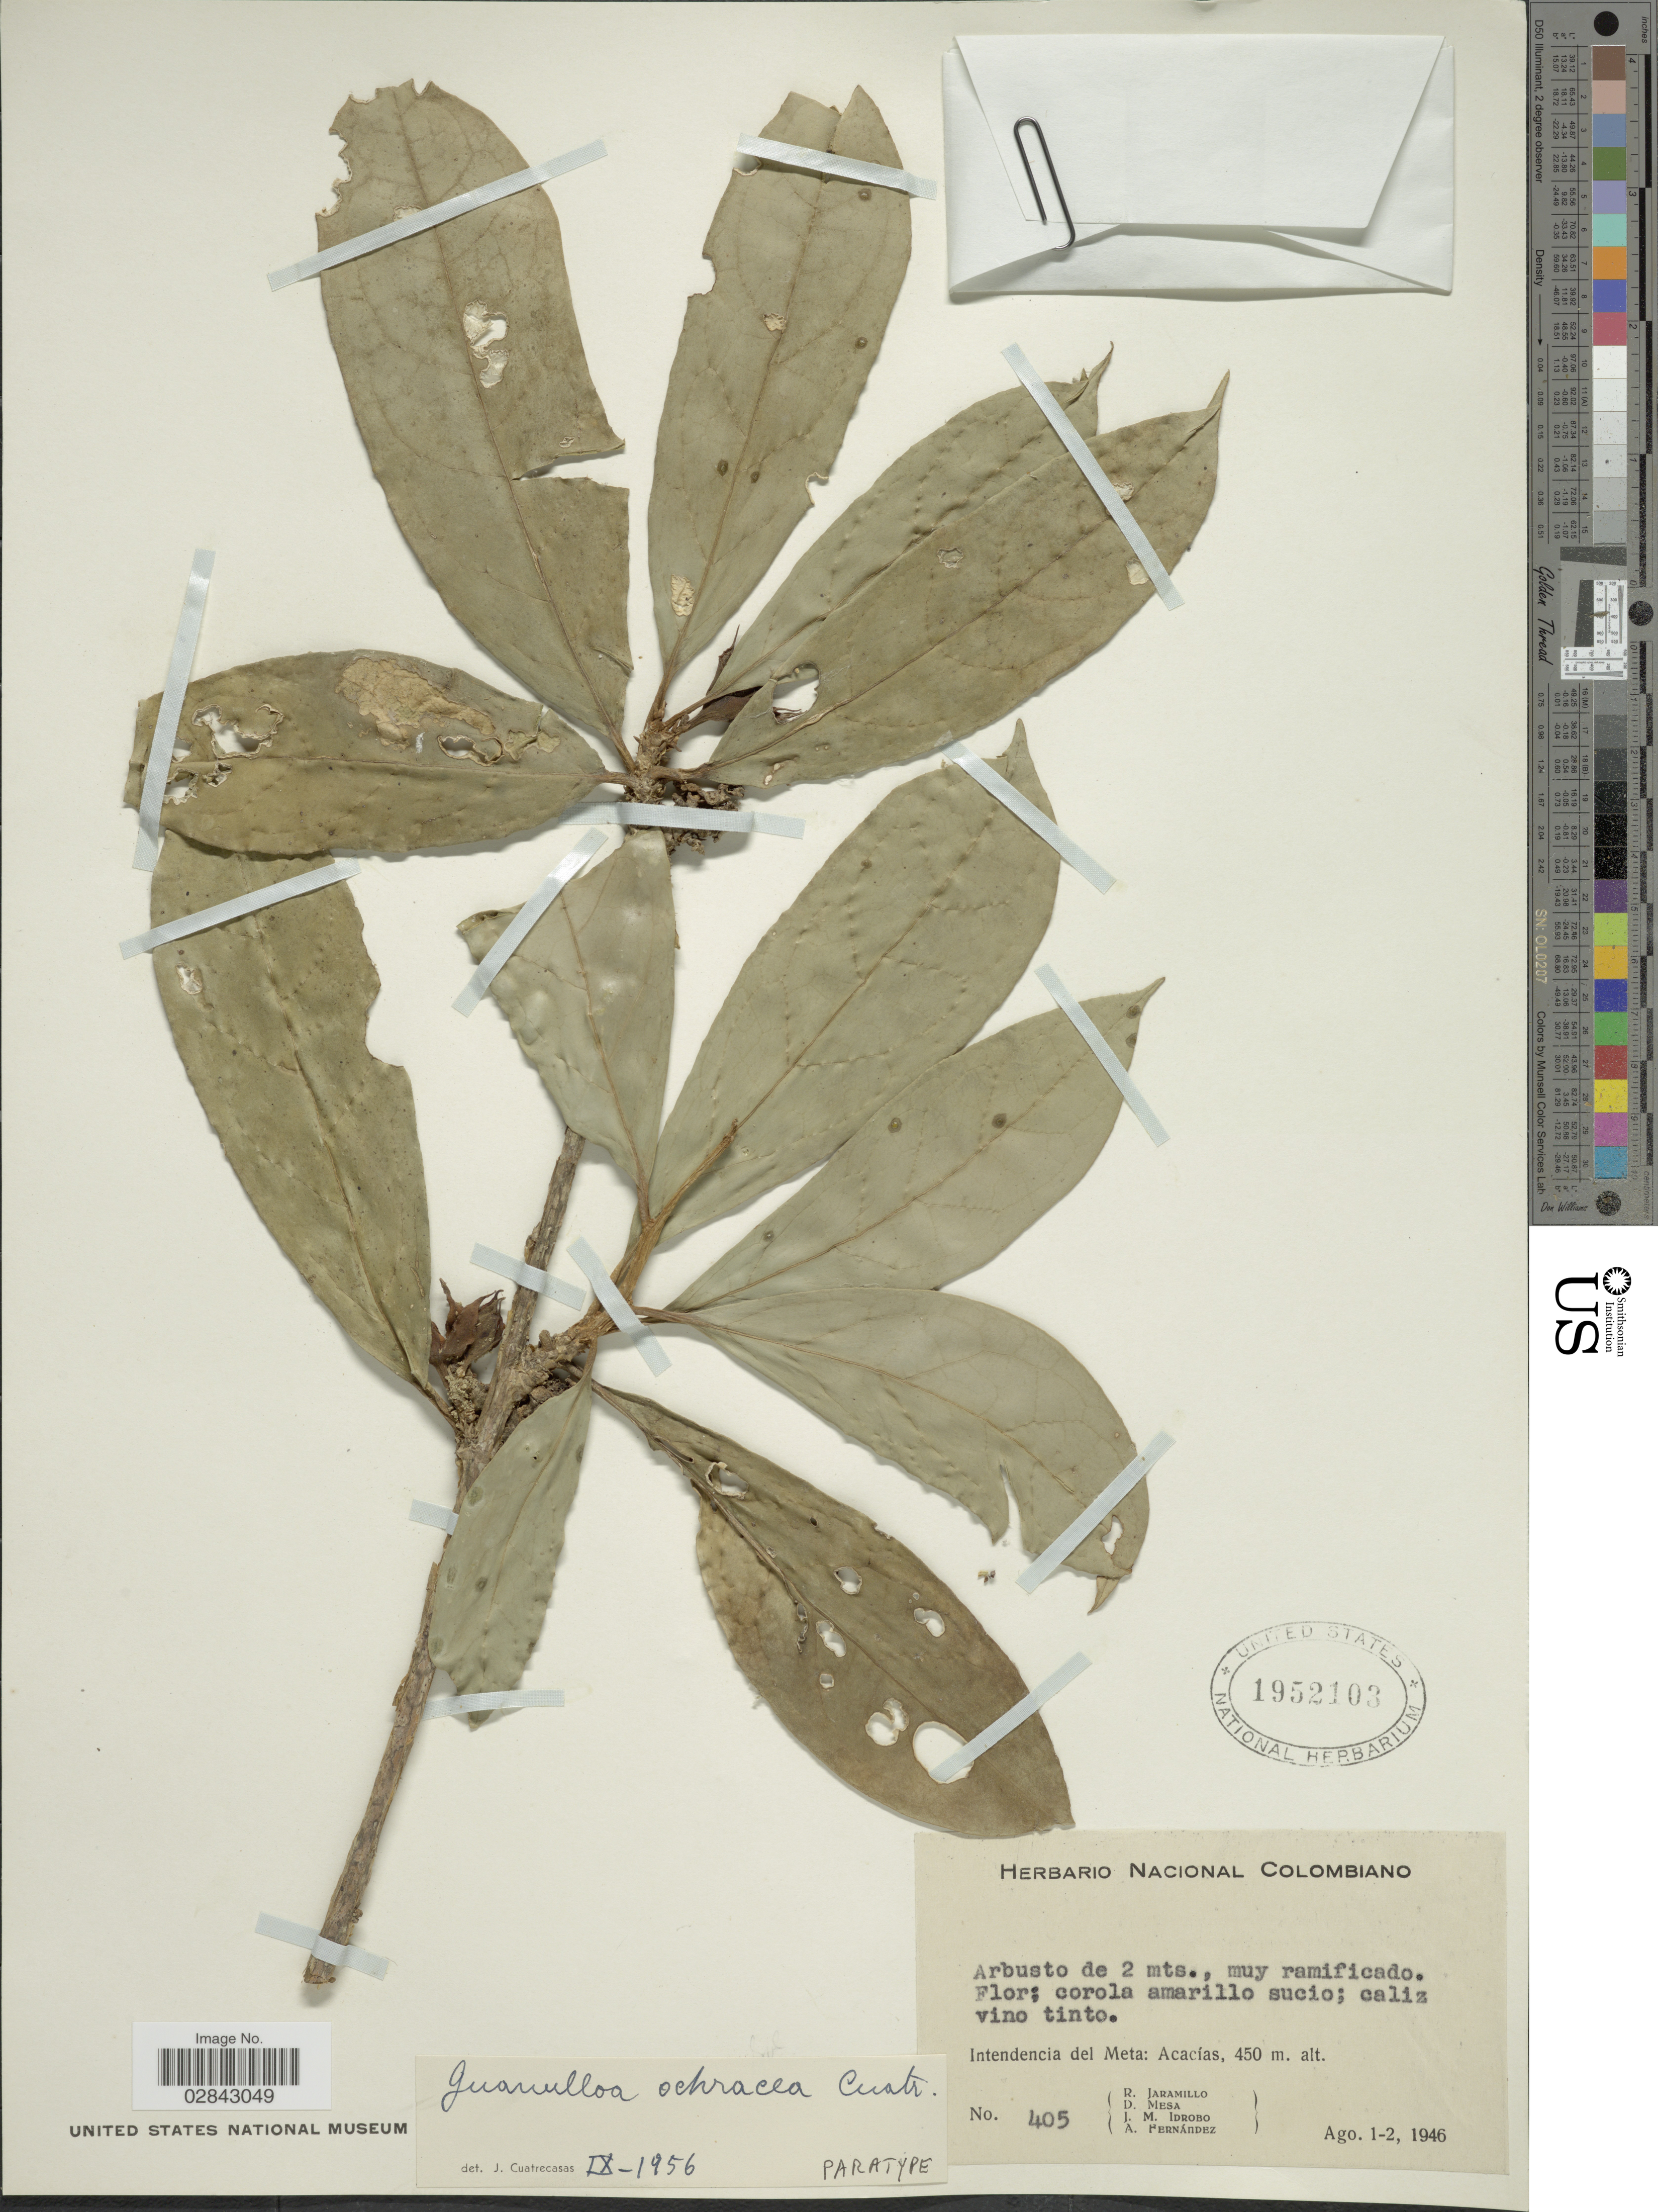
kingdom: Plantae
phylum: Tracheophyta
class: Magnoliopsida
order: Solanales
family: Solanaceae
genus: Juanulloa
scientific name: Juanulloa ochracea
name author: Cuatrec.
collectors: R. Jaramillo M., D. Mesa, J. M. Idrobo & A. Fernández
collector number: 405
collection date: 1946-08-01/1946-08-02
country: Colombia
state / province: Meta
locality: Intendencia del Meta: Acacías.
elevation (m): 450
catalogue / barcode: US 1952103